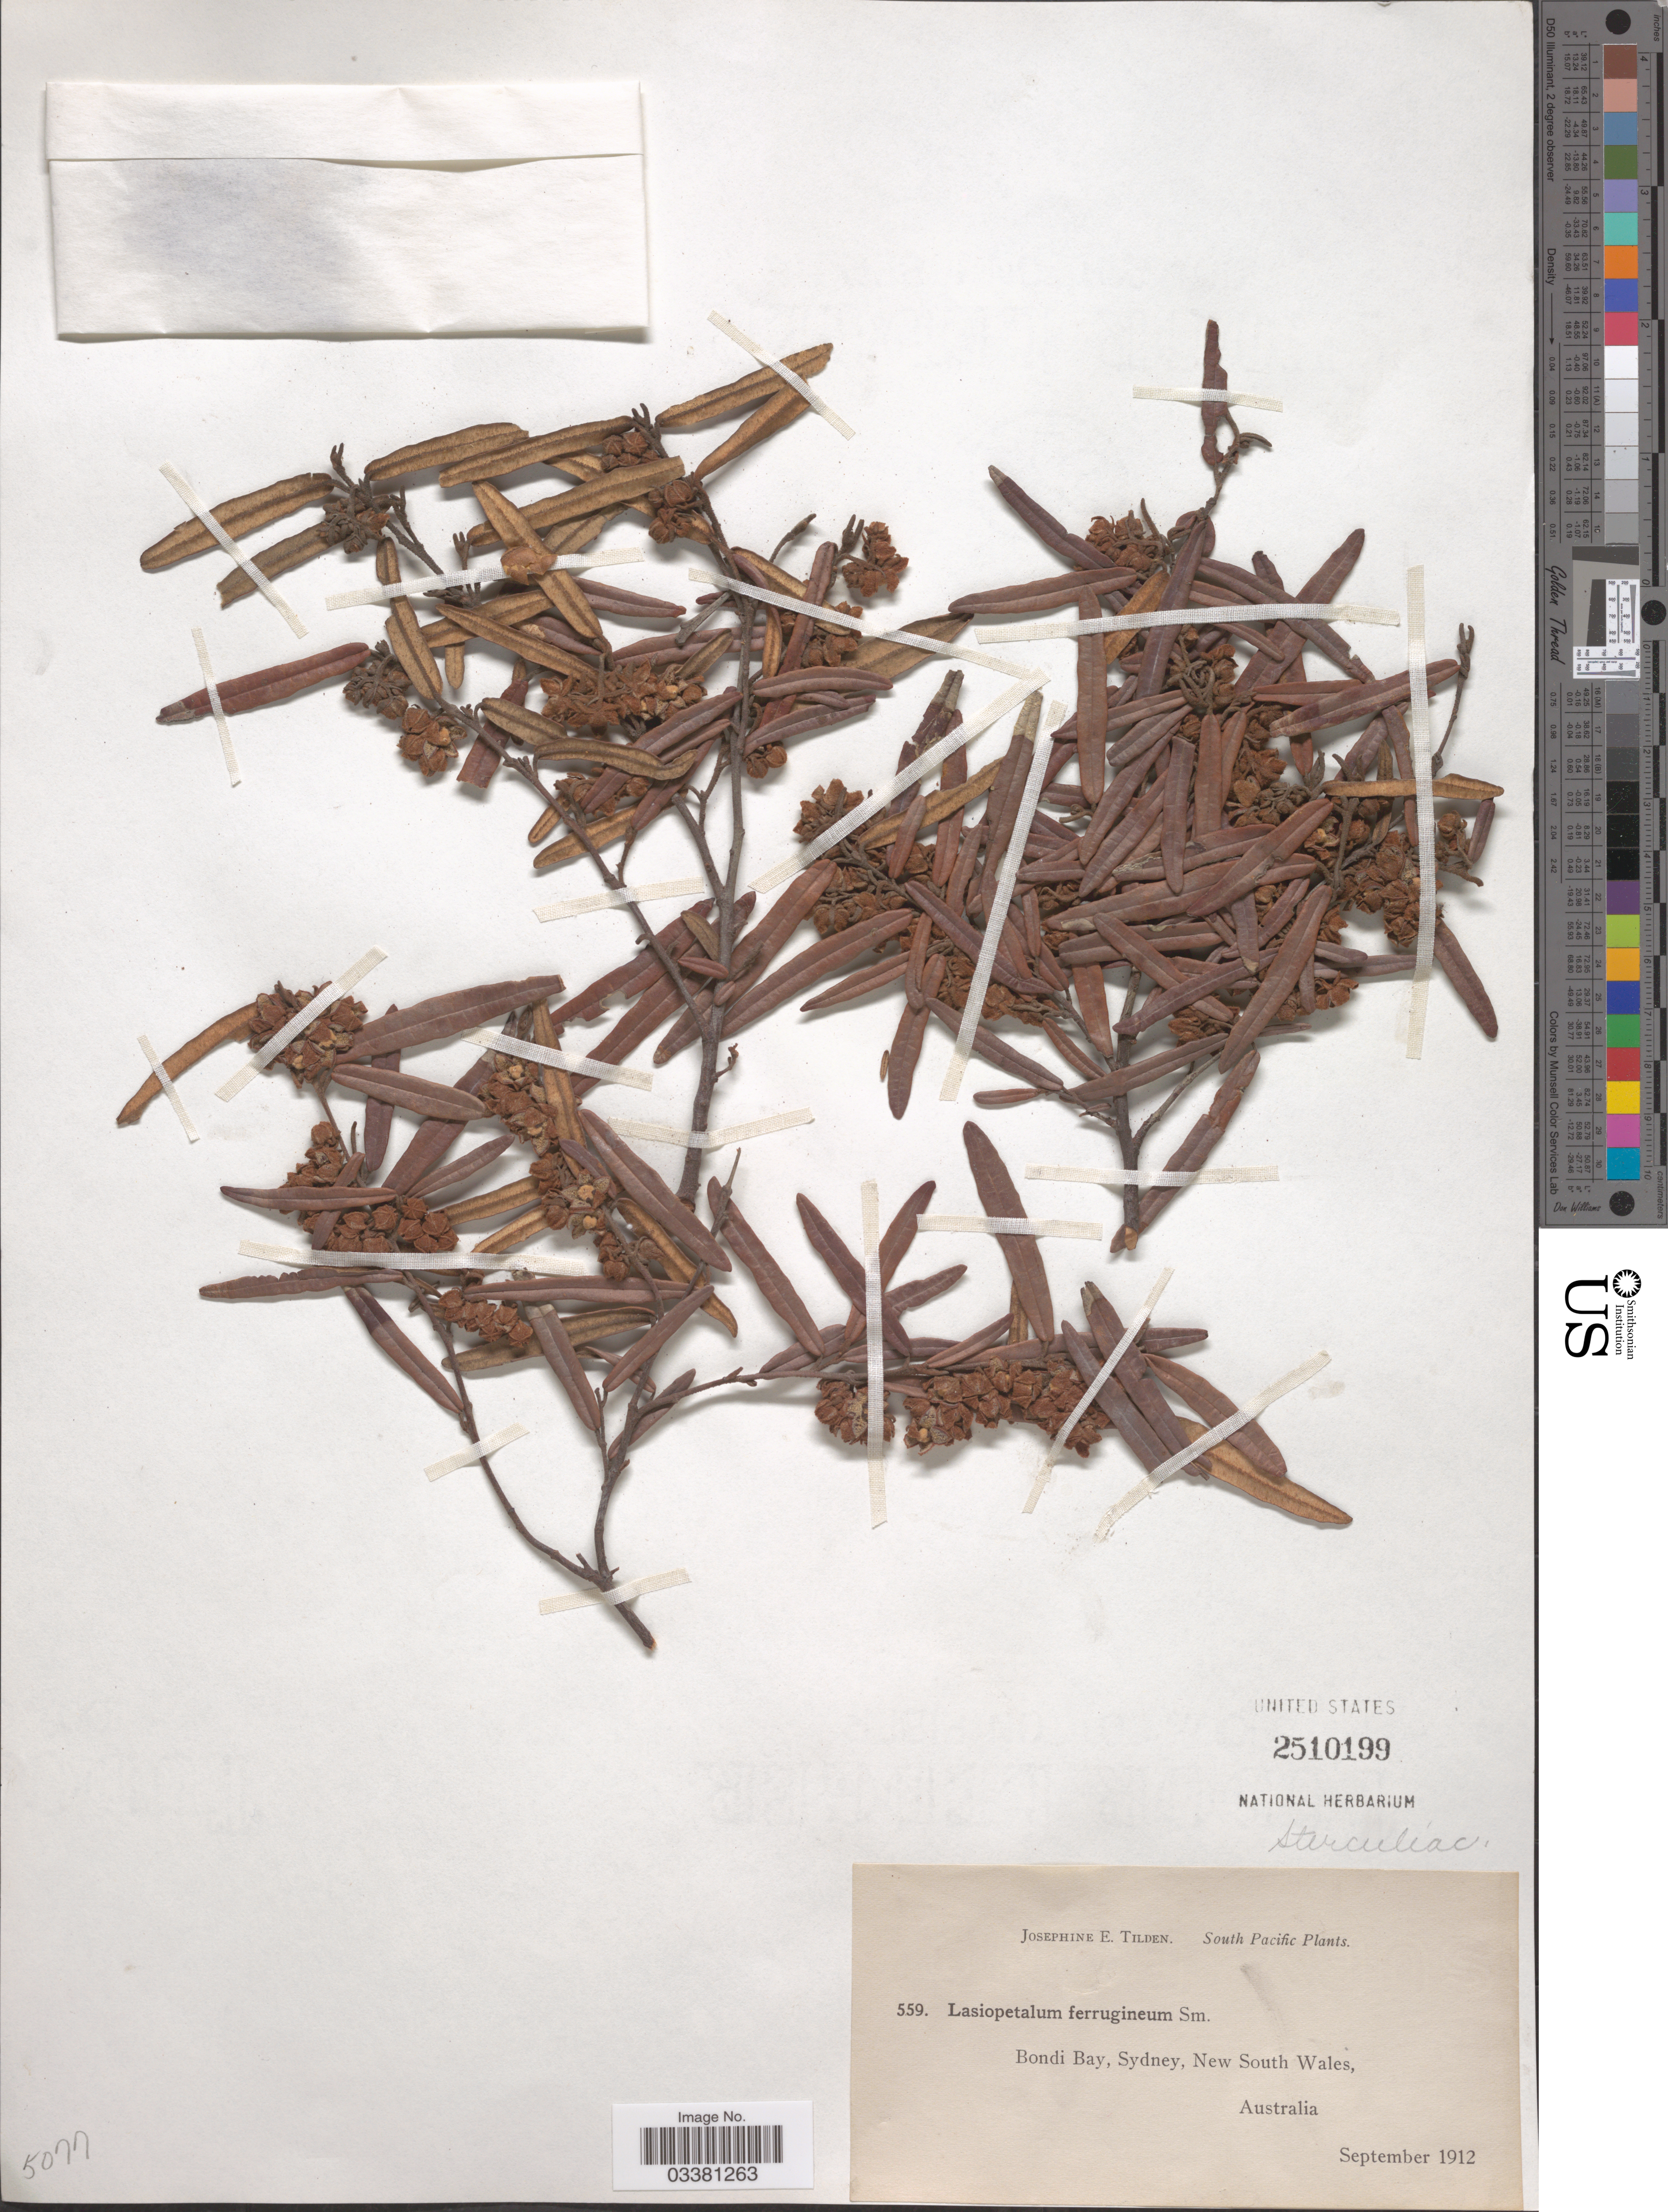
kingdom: Plantae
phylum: Tracheophyta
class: Magnoliopsida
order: Malvales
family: Malvaceae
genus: Lasiopetalum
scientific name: Lasiopetalum ferrugineum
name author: Sm. ex Andrews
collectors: J. E. Tilden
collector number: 559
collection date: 1912-09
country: Australia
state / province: New South Wales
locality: South Pacific. Bondi Bay, Sydney.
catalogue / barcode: US 2510199